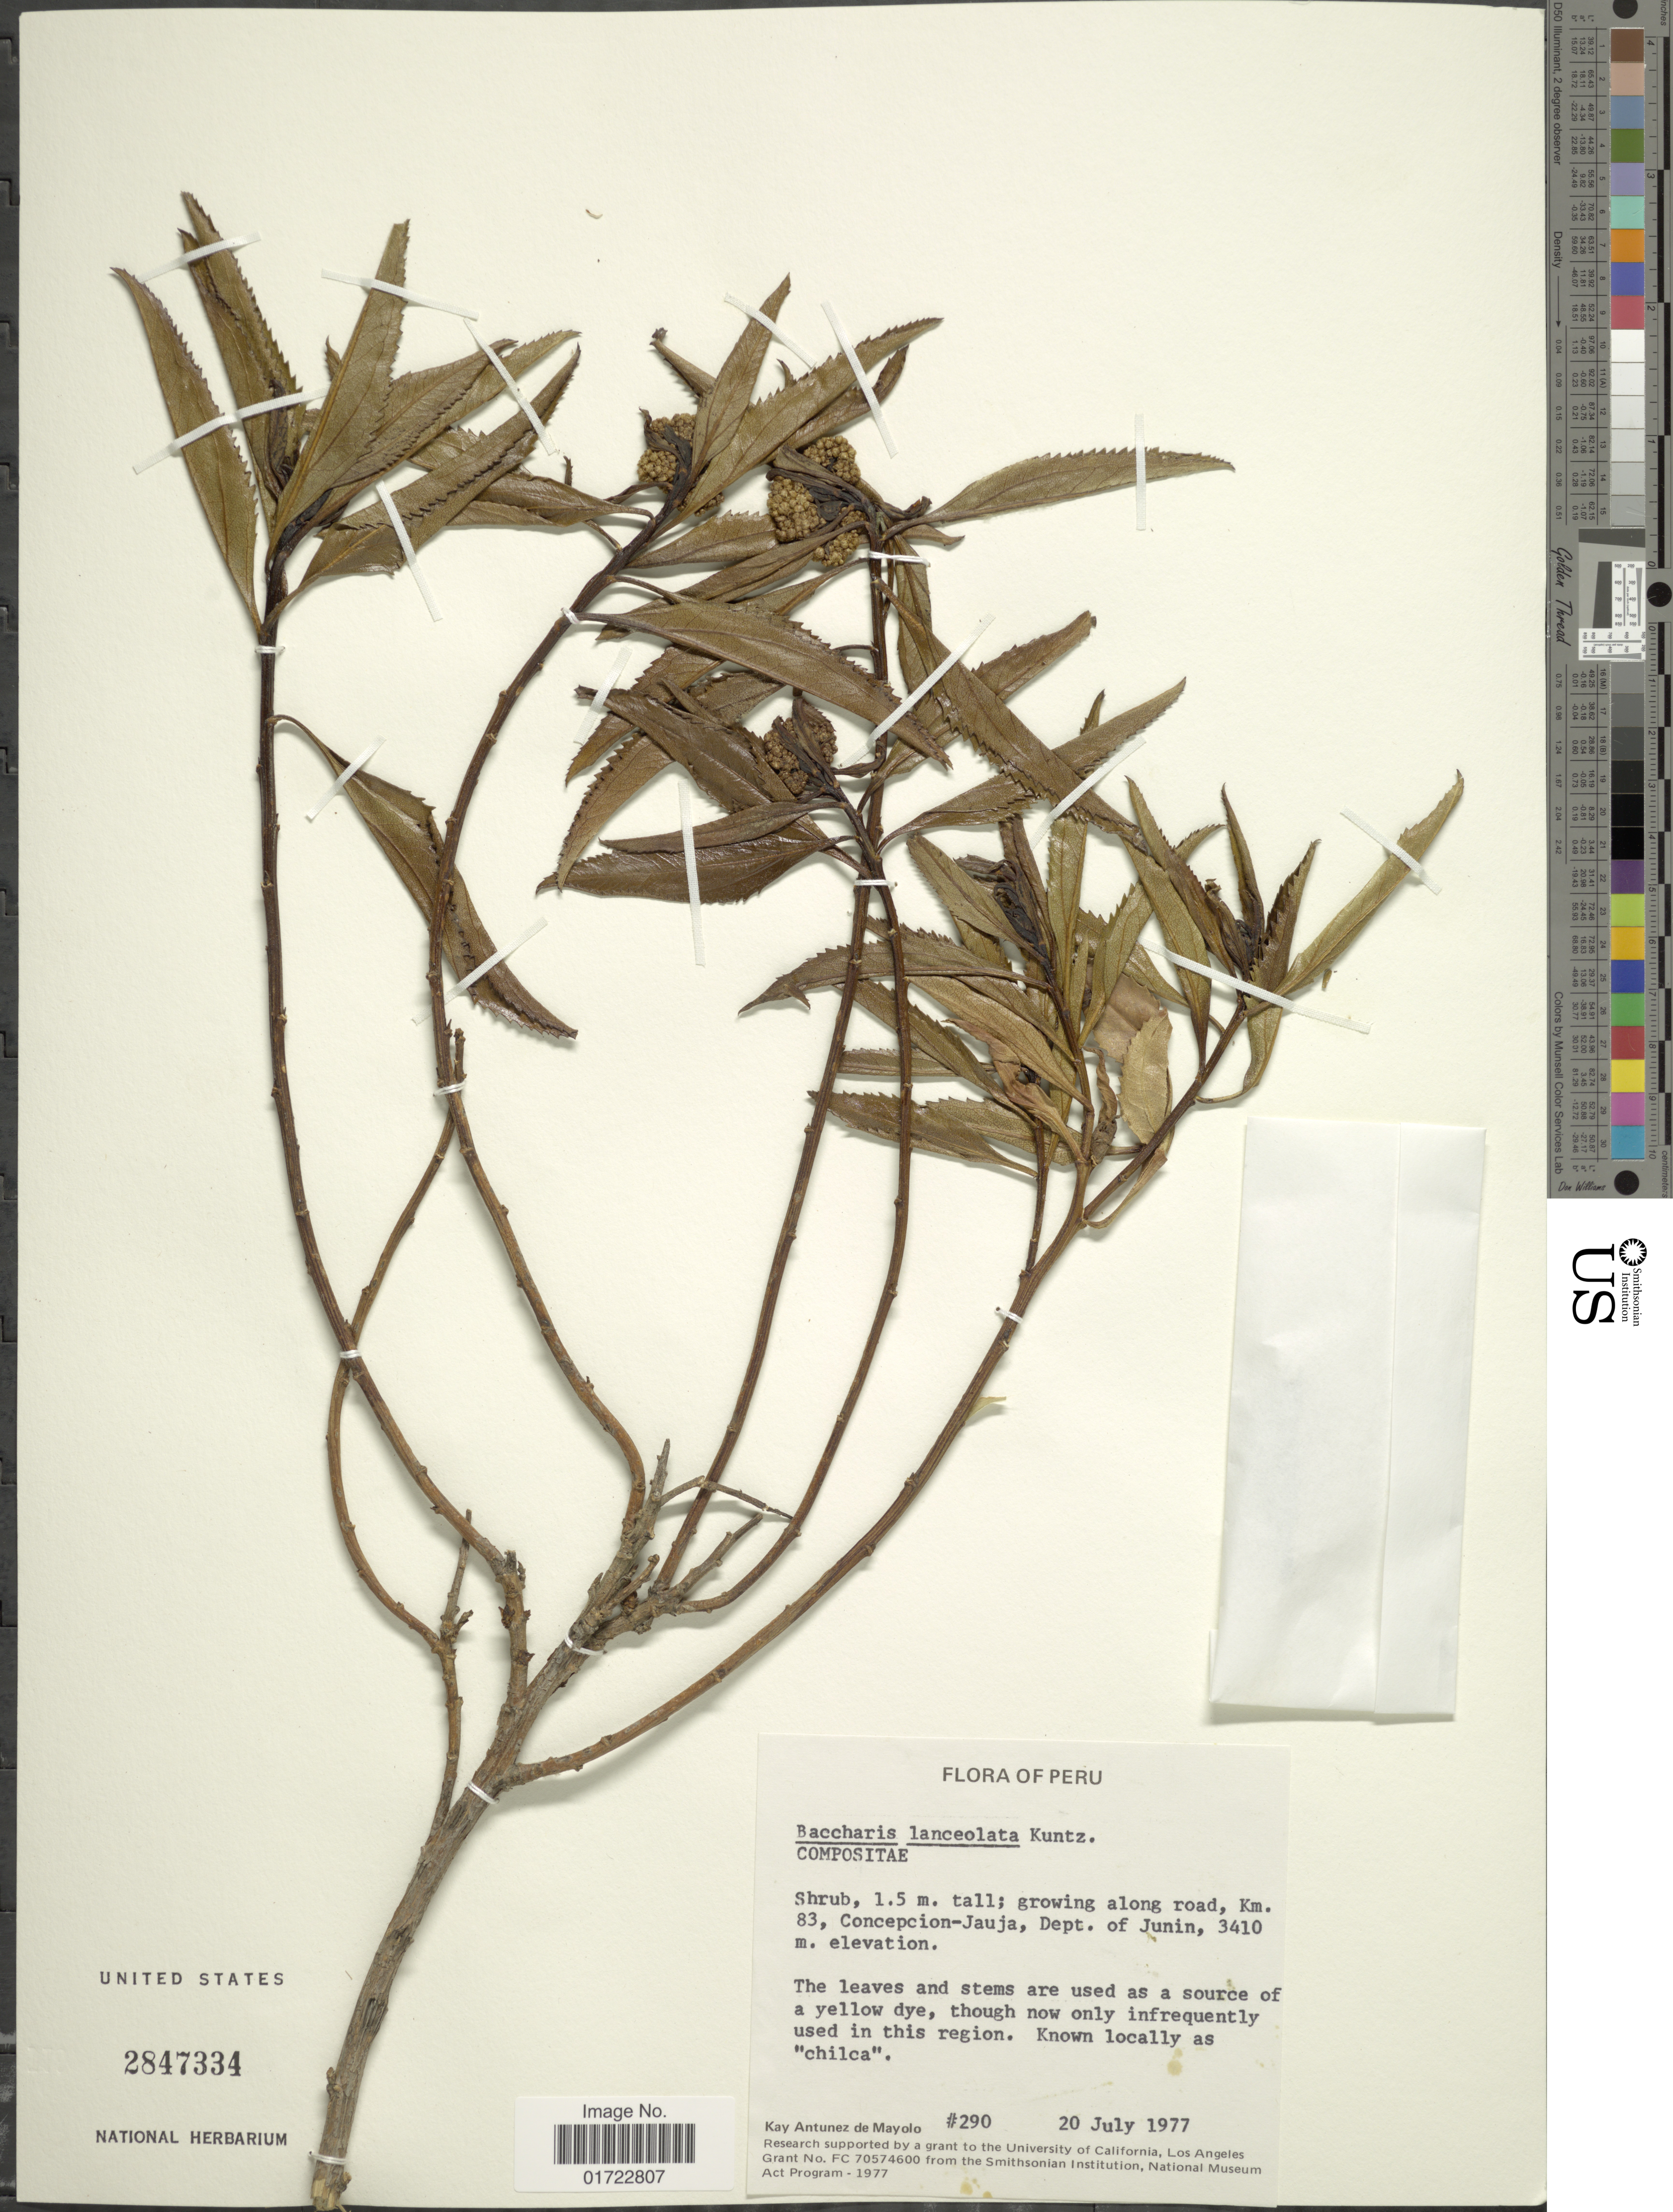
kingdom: Plantae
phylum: Tracheophyta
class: Magnoliopsida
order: Asterales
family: Asteraceae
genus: Baccharis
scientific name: Baccharis latifolia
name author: (Ruiz & Pav.) Pers.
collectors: K. Antunez de Mayolo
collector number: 290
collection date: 1977-07-20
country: Peru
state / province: Junín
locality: Dept. of Junin, along road, Km. 83, Concepcion-Jauja.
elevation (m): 3410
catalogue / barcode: US 2847334